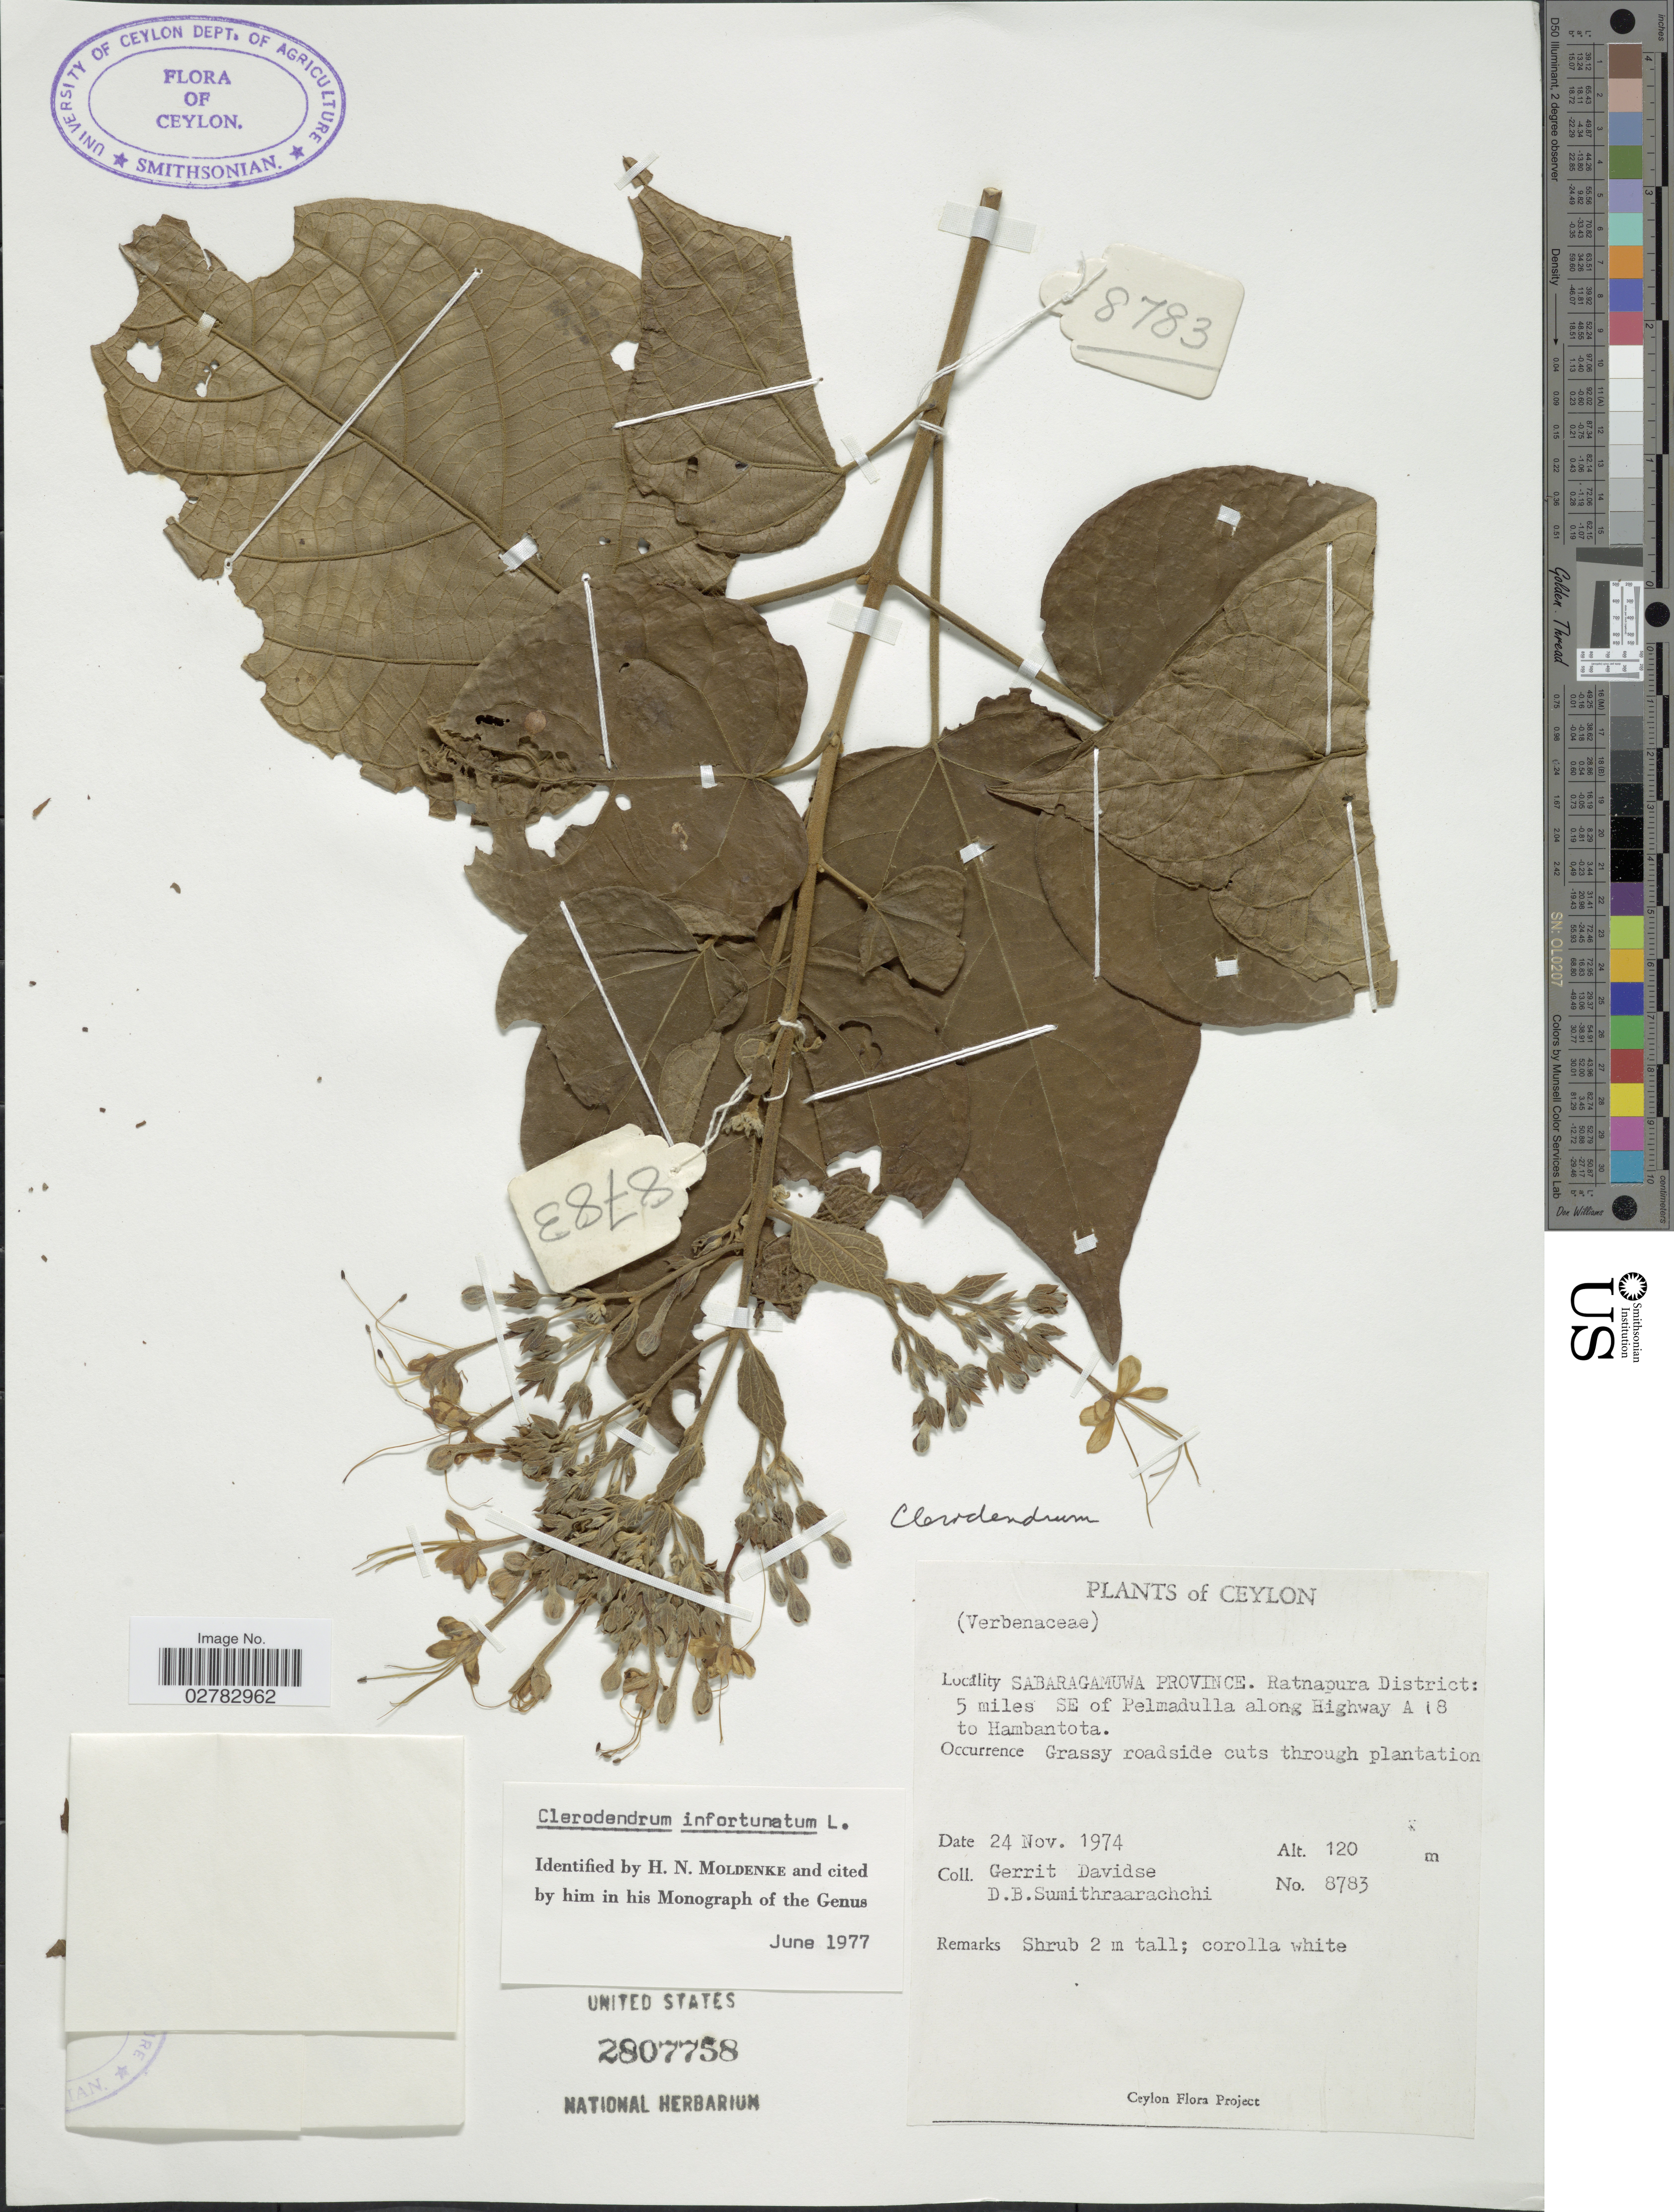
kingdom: Plantae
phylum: Tracheophyta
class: Magnoliopsida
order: Lamiales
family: Lamiaceae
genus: Clerodendrum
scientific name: Clerodendrum infortunatum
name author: L.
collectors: G. Davidse & D. B. Sumithraarachchi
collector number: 8783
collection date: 1974-11-24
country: Sri Lanka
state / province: Sabaragamuwa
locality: Ceylon. Ratnapura District: 5 miles SE of Pelmadulla along Highway A 18 to Hambantota.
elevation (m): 120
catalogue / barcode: US 2807758